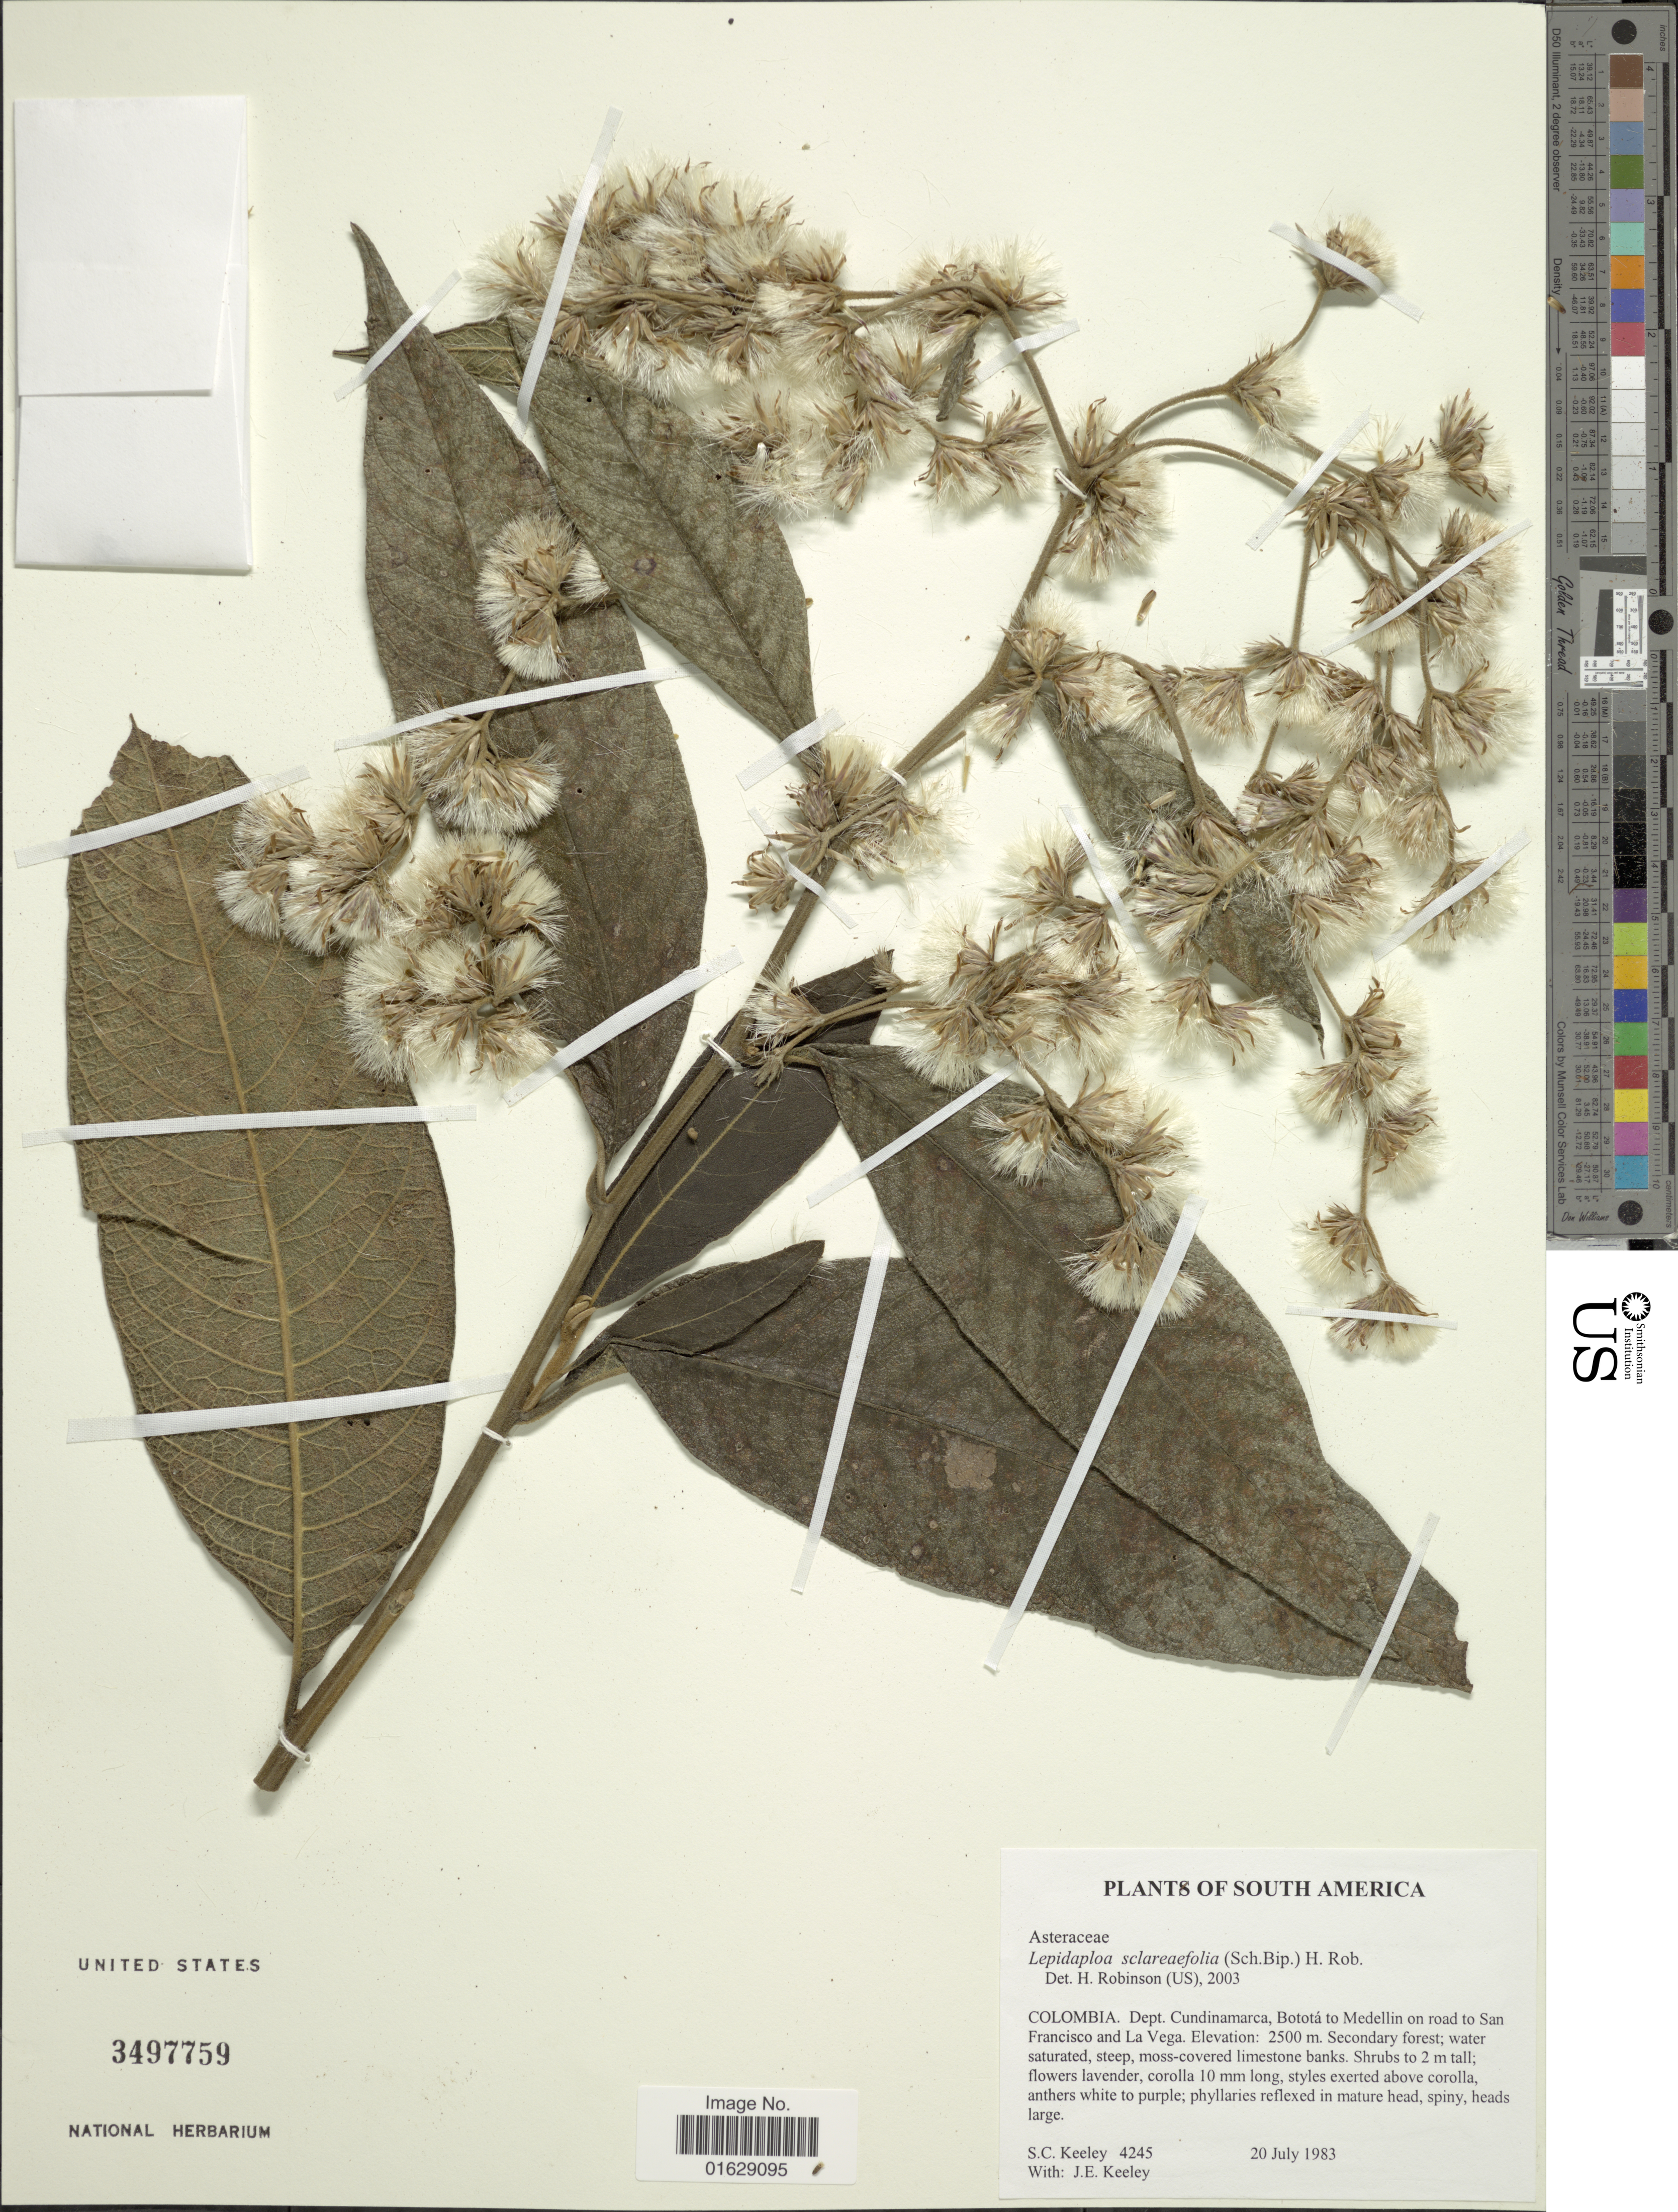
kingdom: Plantae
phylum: Tracheophyta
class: Magnoliopsida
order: Asterales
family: Asteraceae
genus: Lepidaploa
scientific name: Lepidaploa sclareaefolia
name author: (Sch. Bip.) H. Rob.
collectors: S. C. Keeley & J. E. Keeley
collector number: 4245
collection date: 1983-07-20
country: Colombia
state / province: Cundinamarca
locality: Botota to Medellin on road to San Francisco and La Vega.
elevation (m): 2500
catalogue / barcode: US 3497759